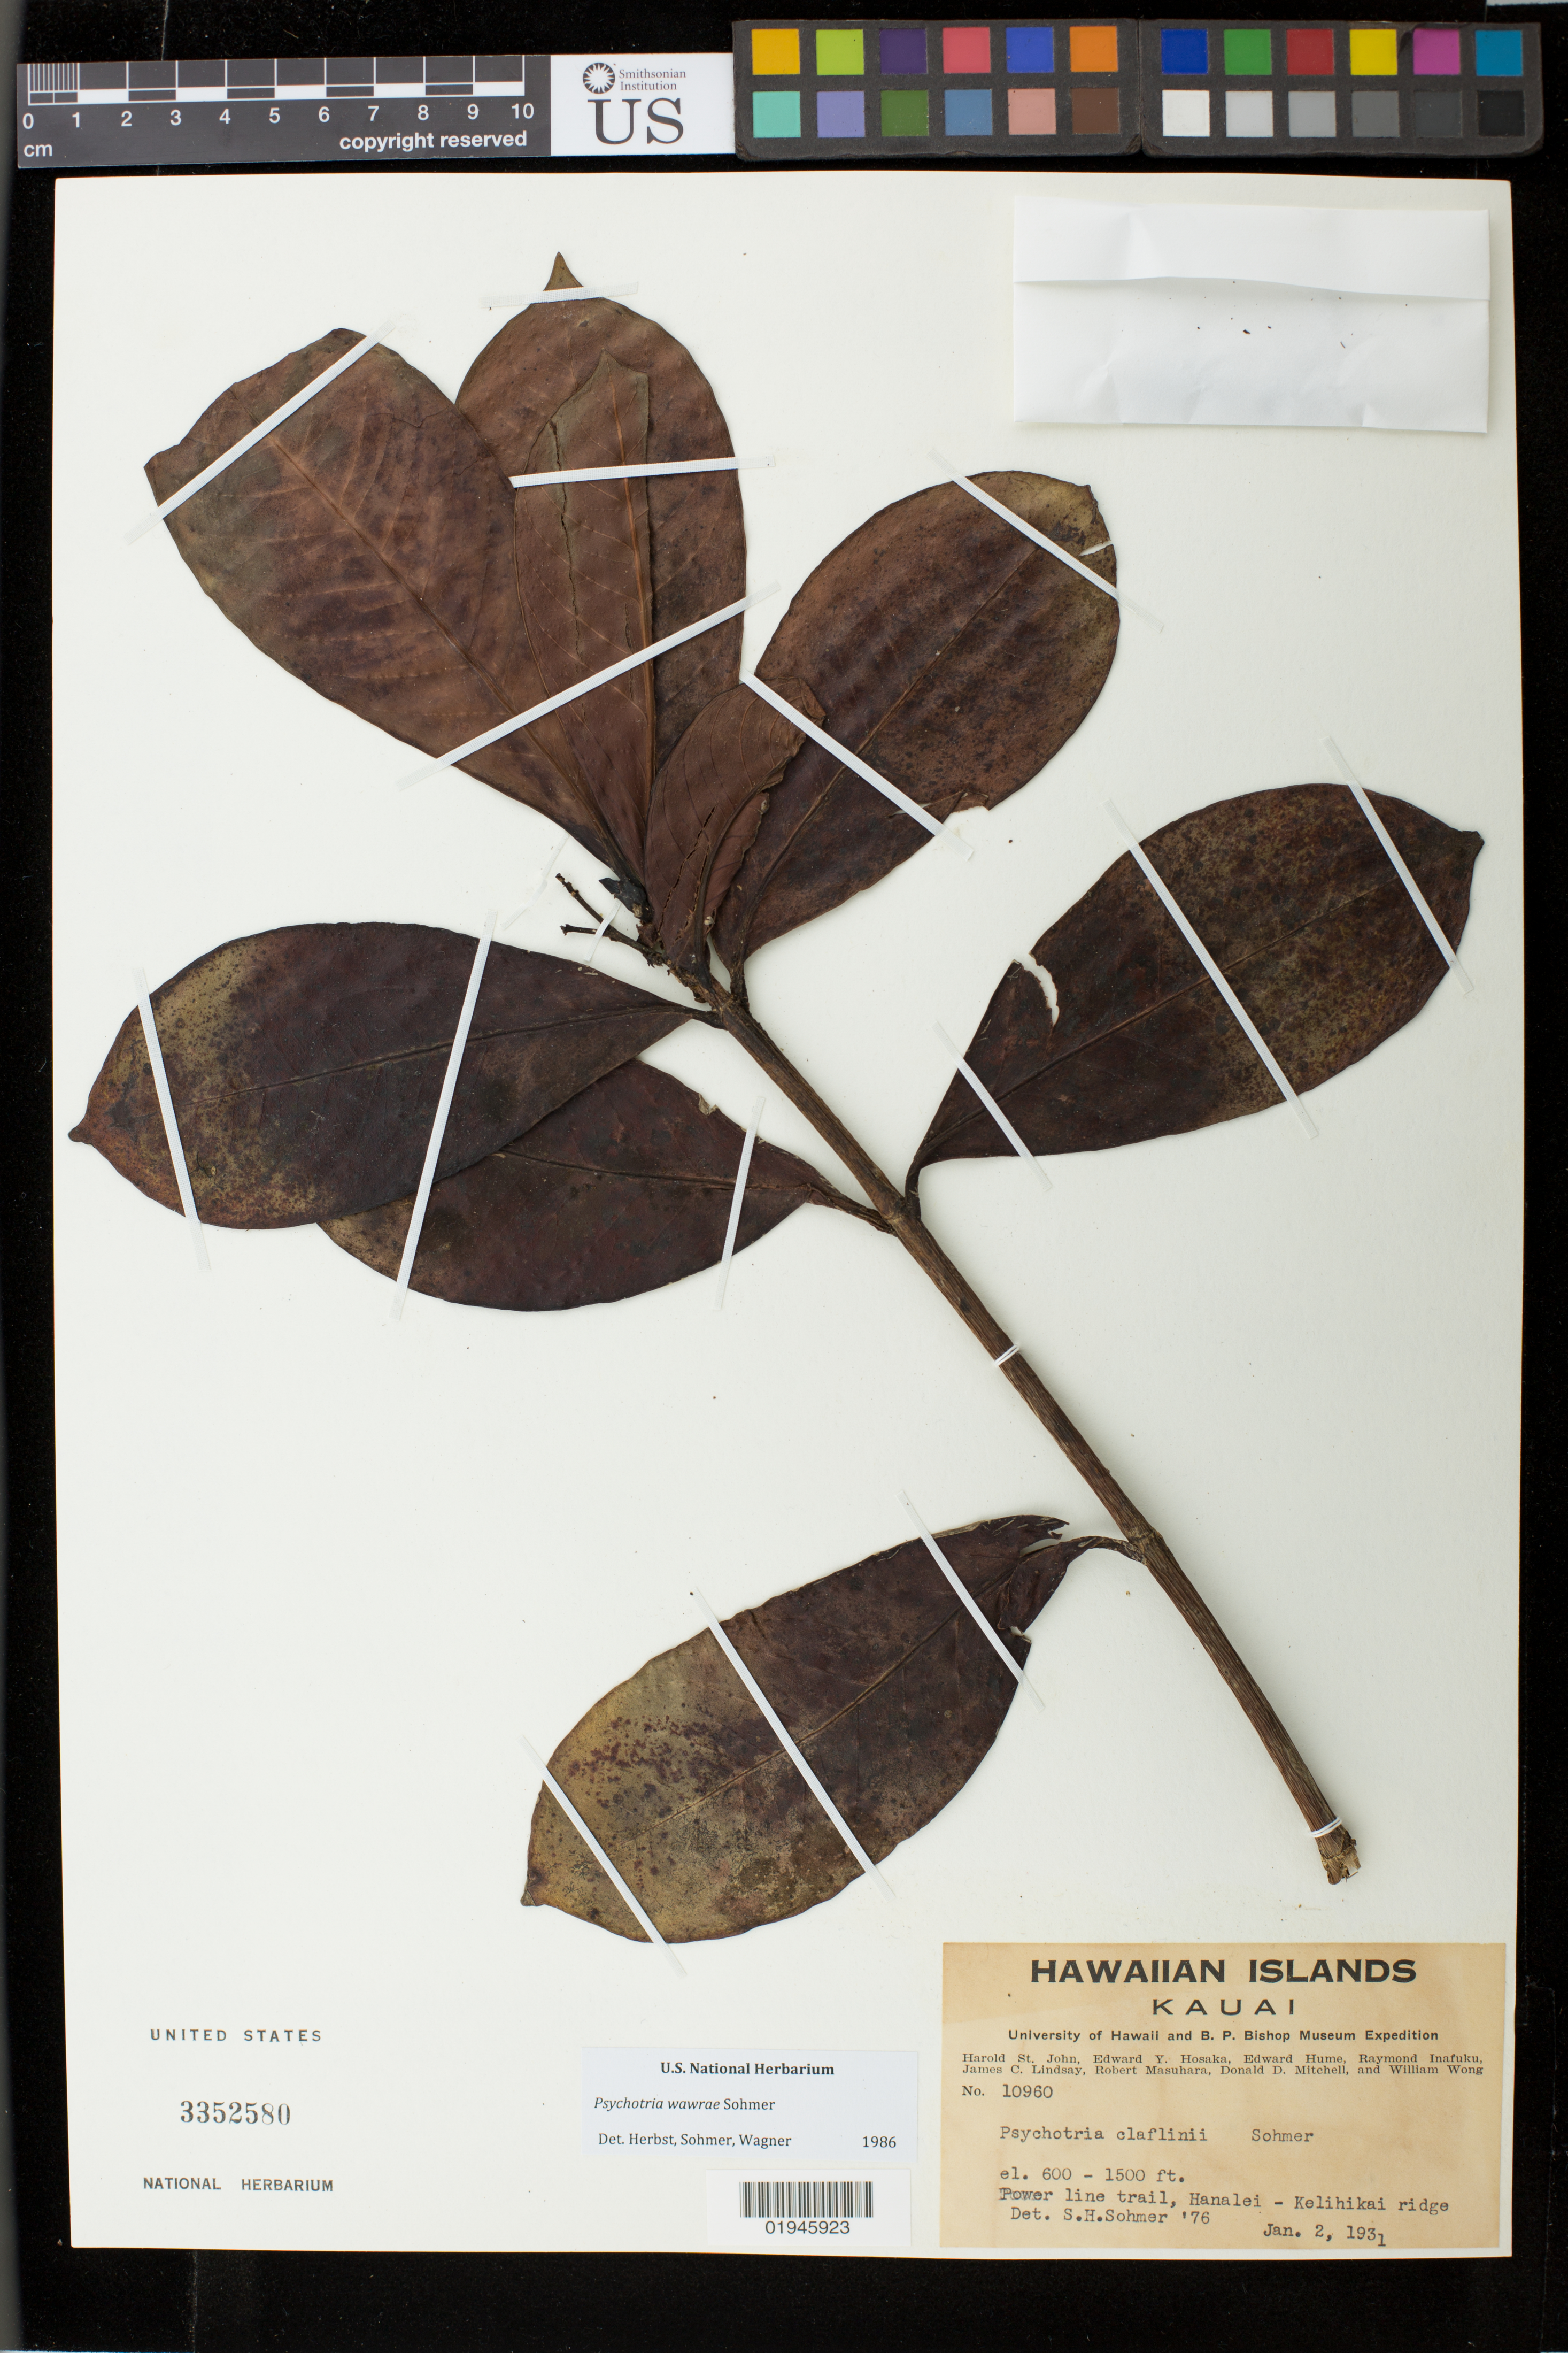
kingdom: Plantae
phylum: Tracheophyta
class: Magnoliopsida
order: Gentianales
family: Rubiaceae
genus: Psychotria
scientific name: Psychotria wawrae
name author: Sohmer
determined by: Herbst, D. R.; Sohmer, S. H.; Wagner, W. L.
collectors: H. St. John, E. Y. Hosaka, E. Hume, R. Inafuku, J. Lindsay, R. Masuhara, D. D. Mitchell & W. Wong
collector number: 10960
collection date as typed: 2 Jan 1931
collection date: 1931-01-02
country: United States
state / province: Hawaii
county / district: Kauai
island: Kaua'i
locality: Power line trail, Hanalei - Kalihikai ridge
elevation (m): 183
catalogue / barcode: US 3352580